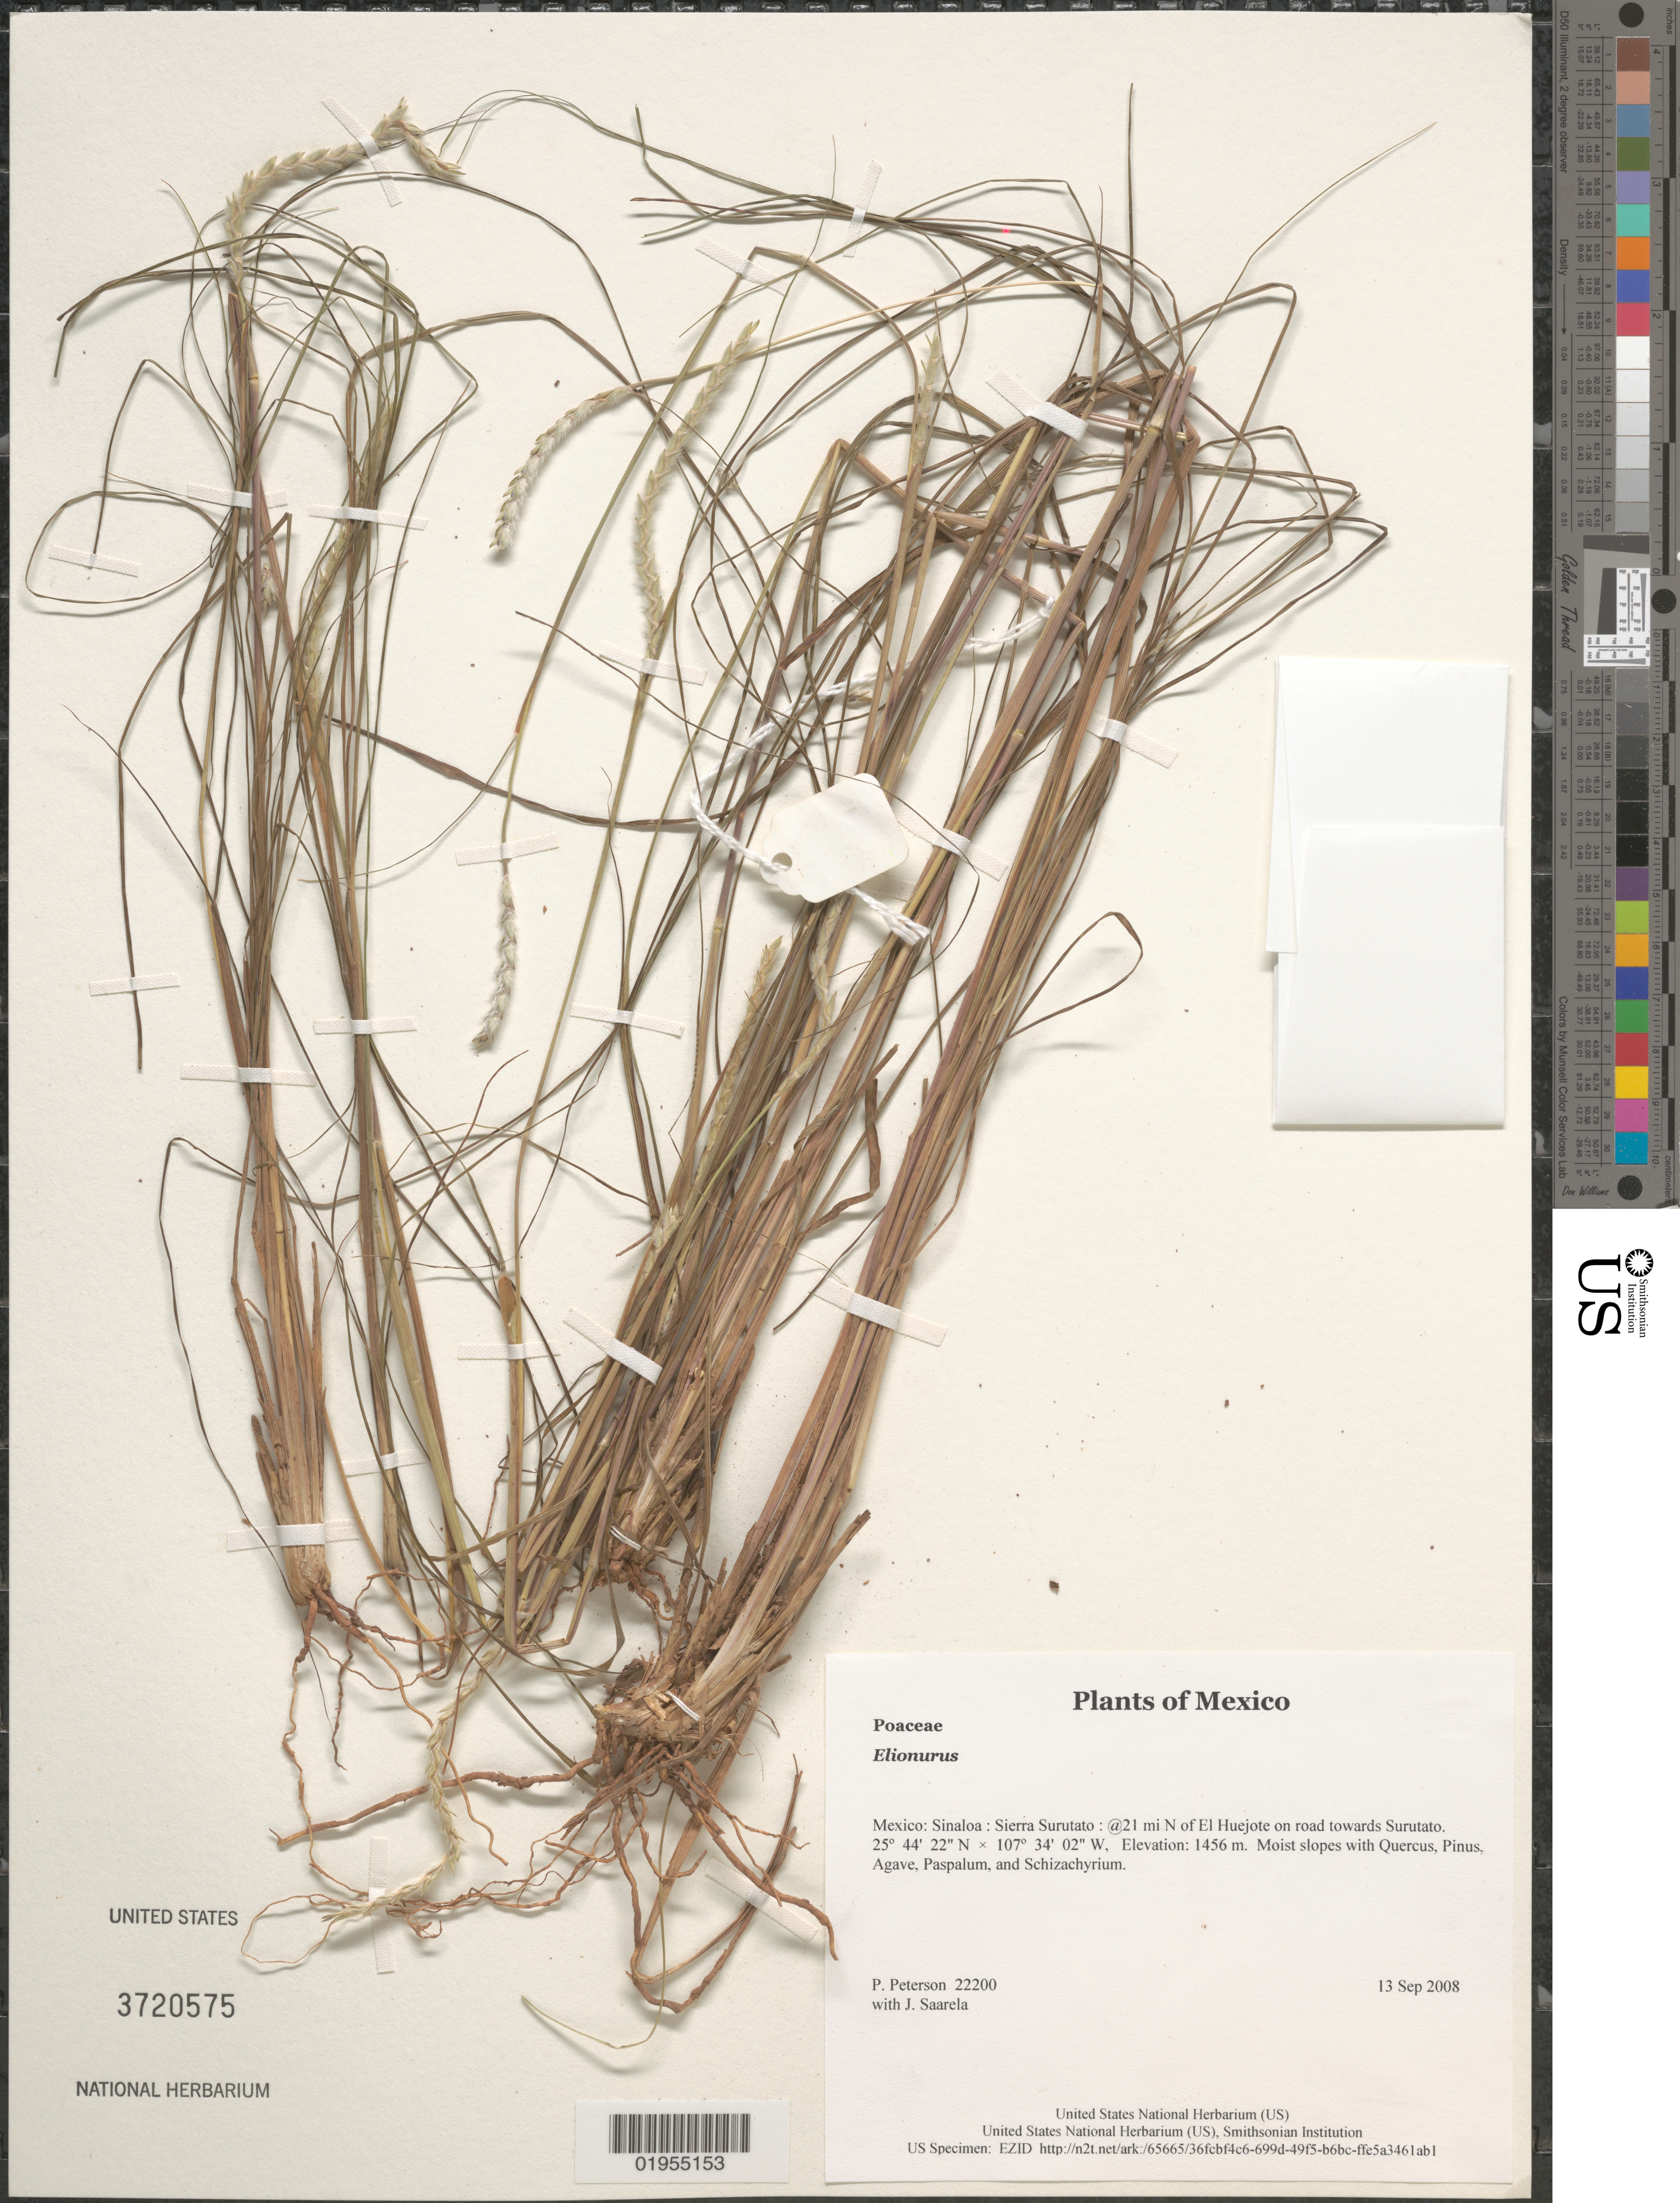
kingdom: Plantae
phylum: Tracheophyta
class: Liliopsida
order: Poales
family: Poaceae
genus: Elionurus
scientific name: Elionurus sp.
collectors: P. M. Peterson & J. Saarela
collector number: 22200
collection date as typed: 13 Sep 2008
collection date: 2008-09-13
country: Mexico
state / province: Sinaloa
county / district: Sierra Surutato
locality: @21 mi N of El Huejote on road towards Surutato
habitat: Moist slopes with Quercus, Pinus, Agave, Paspalum, and Schizachyrium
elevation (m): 1456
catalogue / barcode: US 3720575